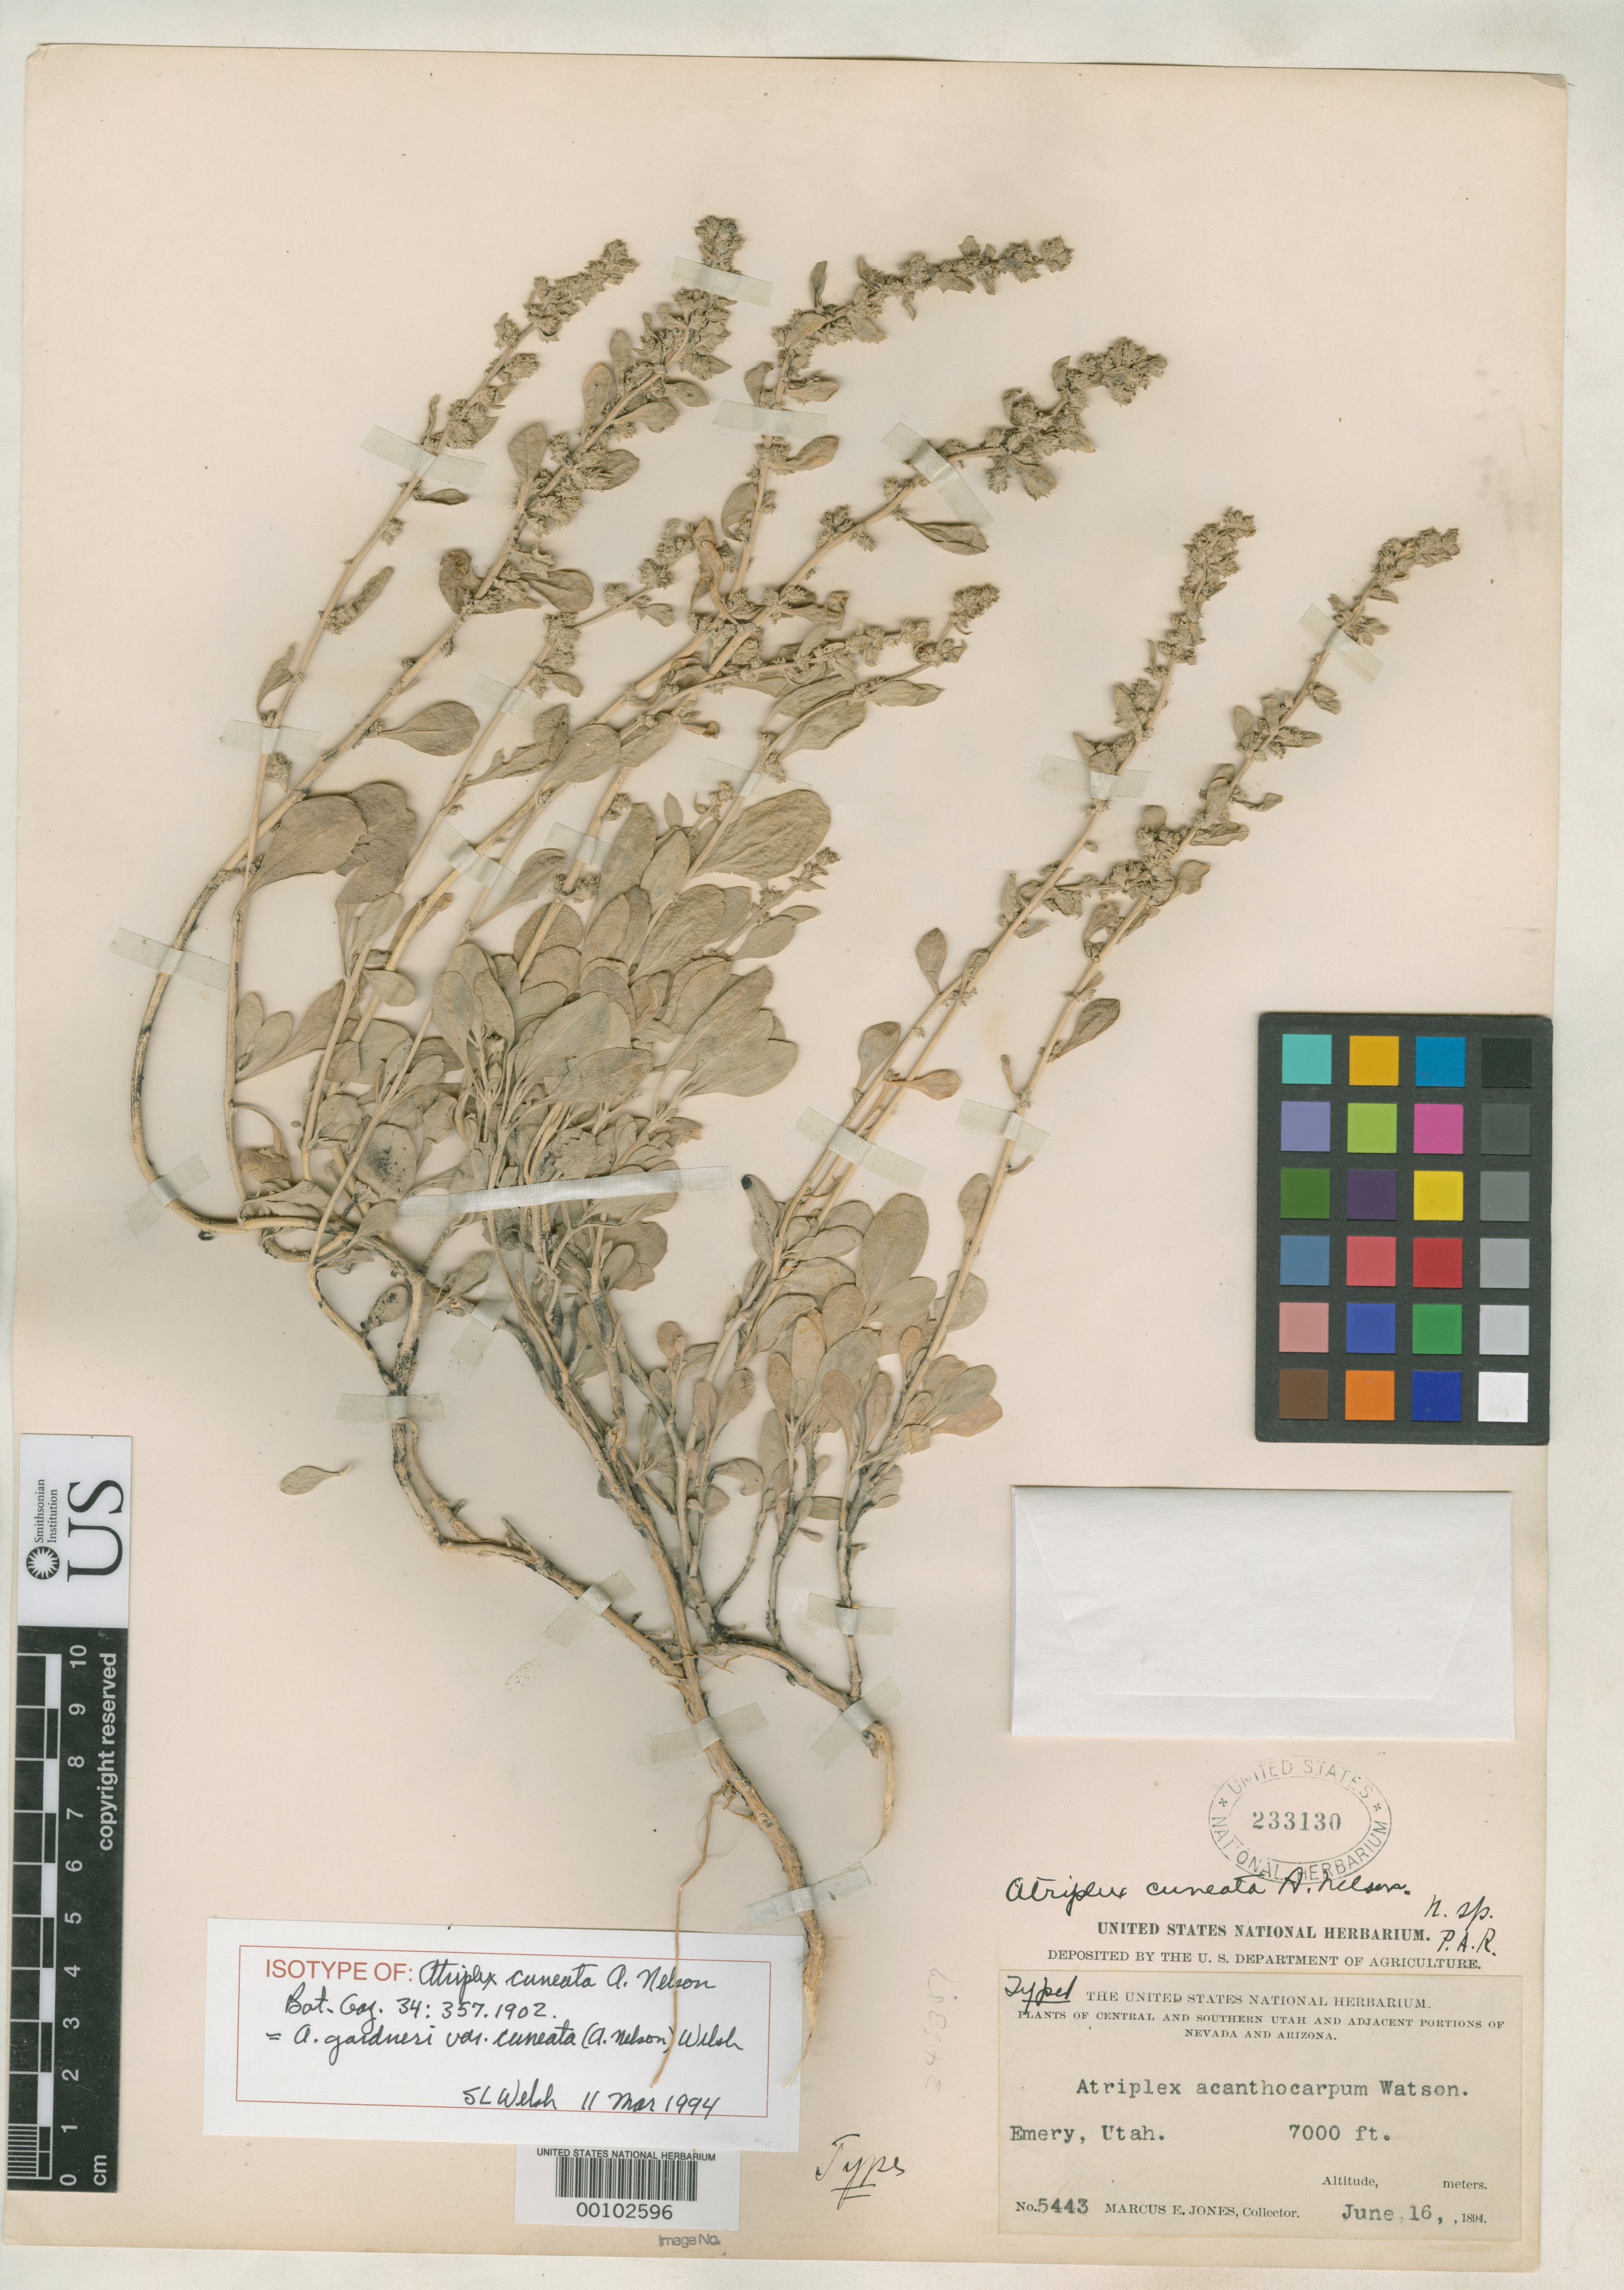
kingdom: Plantae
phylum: Tracheophyta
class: Magnoliopsida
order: Caryophyllales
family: Amaranthaceae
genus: Atriplex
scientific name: Atriplex cuneata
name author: A. Nelson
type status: Isotype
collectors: M. E. Jones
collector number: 5443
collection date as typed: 16 Jun 1894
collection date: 1894-06-16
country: United States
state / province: Utah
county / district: Emery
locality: Emery.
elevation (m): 2134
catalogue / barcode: US 233130